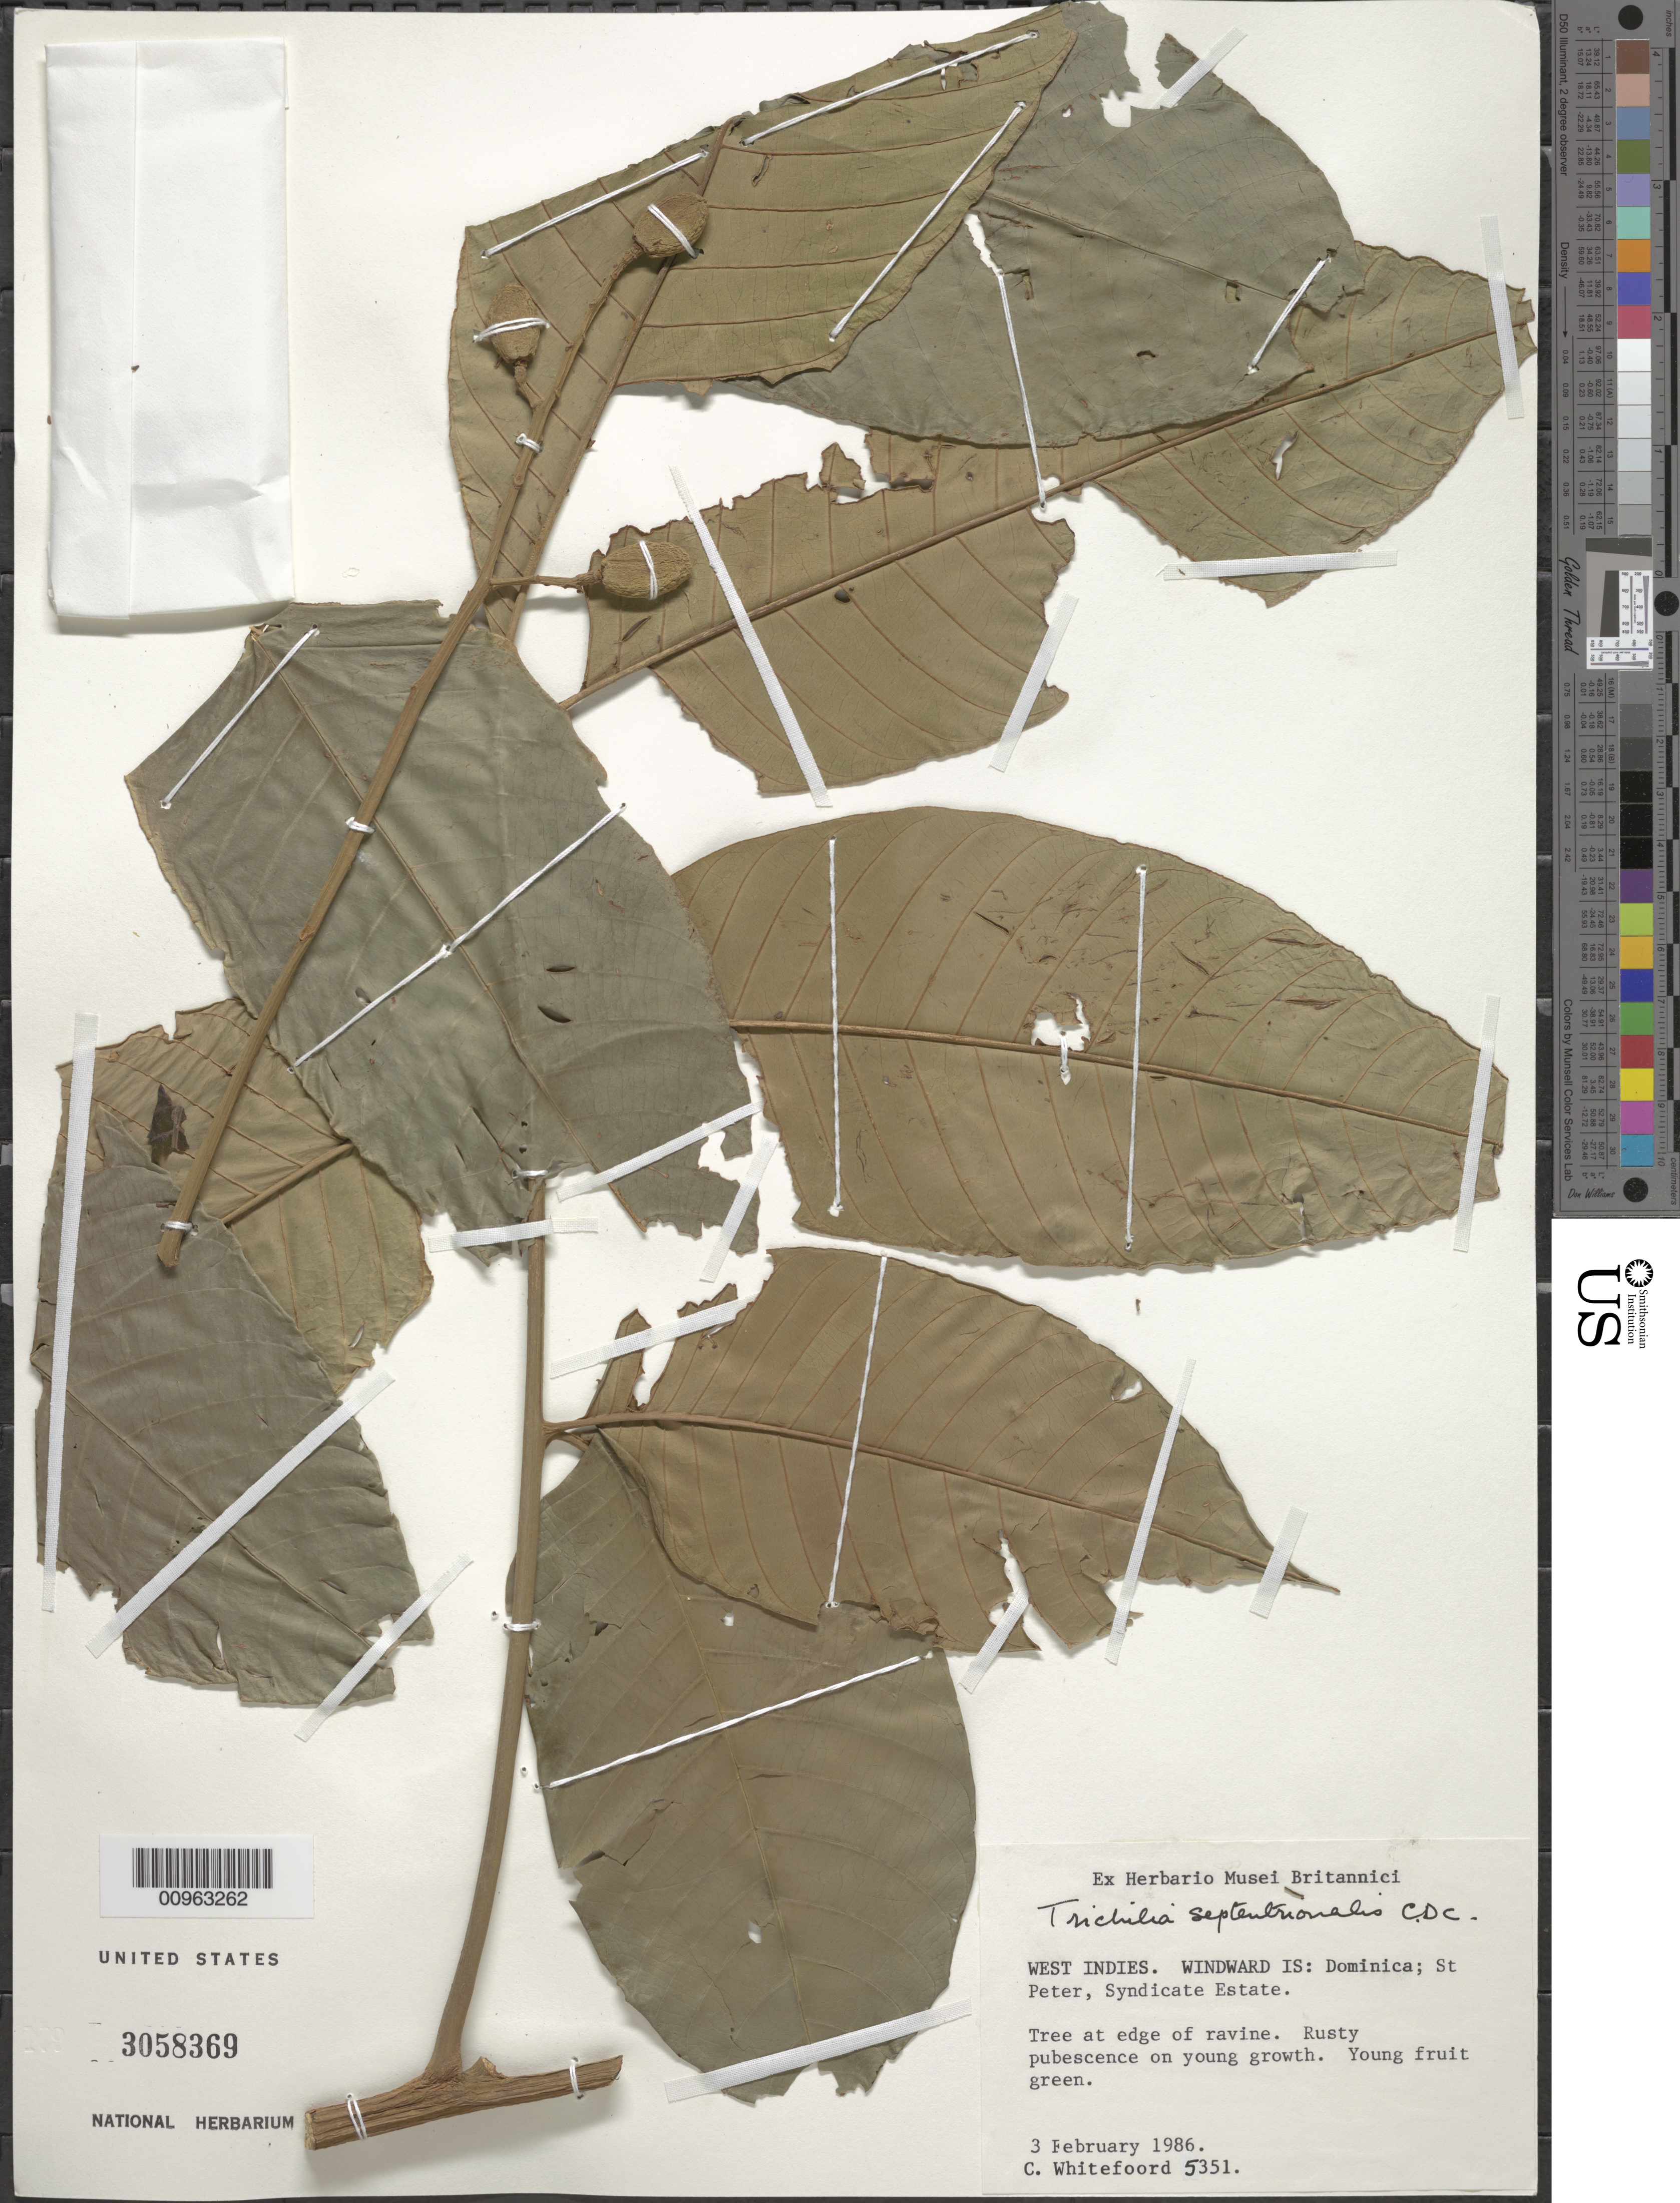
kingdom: Plantae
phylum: Tracheophyta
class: Magnoliopsida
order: Sapindales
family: Meliaceae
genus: Trichilia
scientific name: Trichilia septentrionalis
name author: C. DC.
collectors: C. Whitefoord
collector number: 5351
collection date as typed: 03 Feb 1986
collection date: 1986-02-03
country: Dominica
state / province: St. Peter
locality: Syndicate Estate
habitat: At edge of ravine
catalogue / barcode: US 3058369